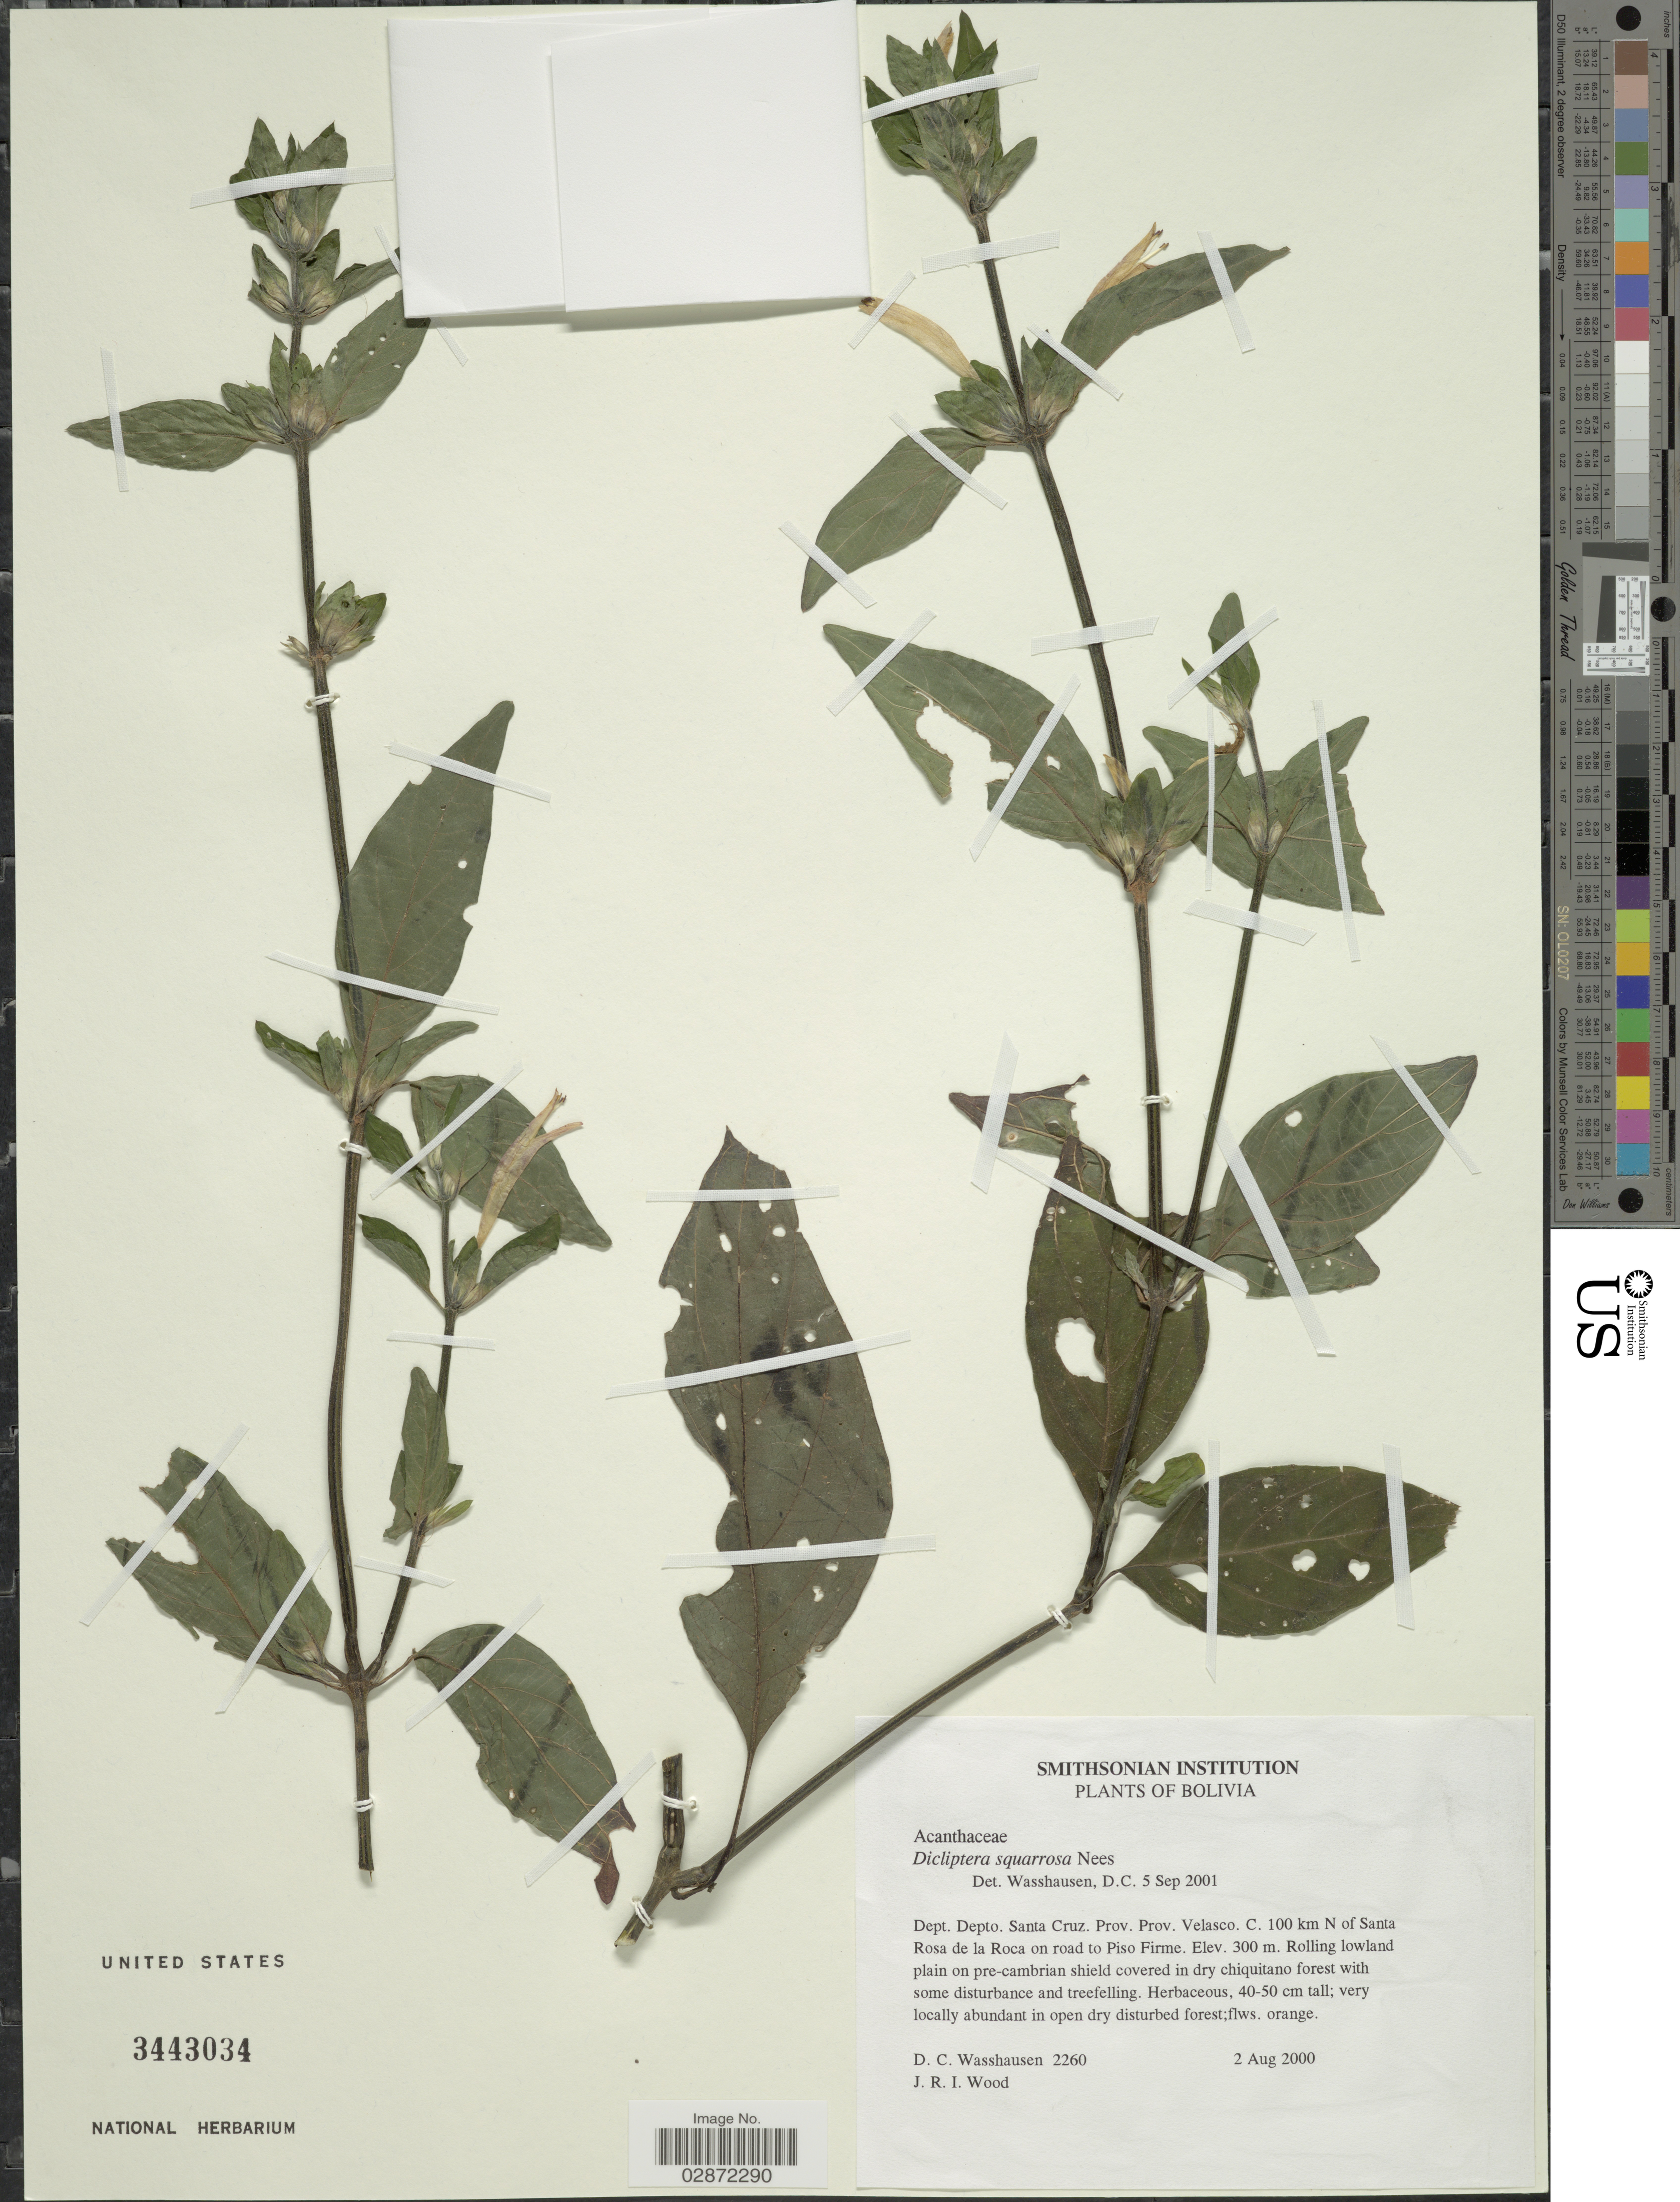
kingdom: Plantae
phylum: Tracheophyta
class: Magnoliopsida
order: Lamiales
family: Acanthaceae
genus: Dicliptera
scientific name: Dicliptera squarrosa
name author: Nees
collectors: D. C. Wasshausen & J. R. I. Wood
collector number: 2260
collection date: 2000-08-02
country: Bolivia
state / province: Santa Cruz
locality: Dept. Depto. Santa Cruz. Prov. Velasco. C. 100 km N of Santa Rosa de la Roca on road to Piso Firme.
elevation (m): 300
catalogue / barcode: US 3443034